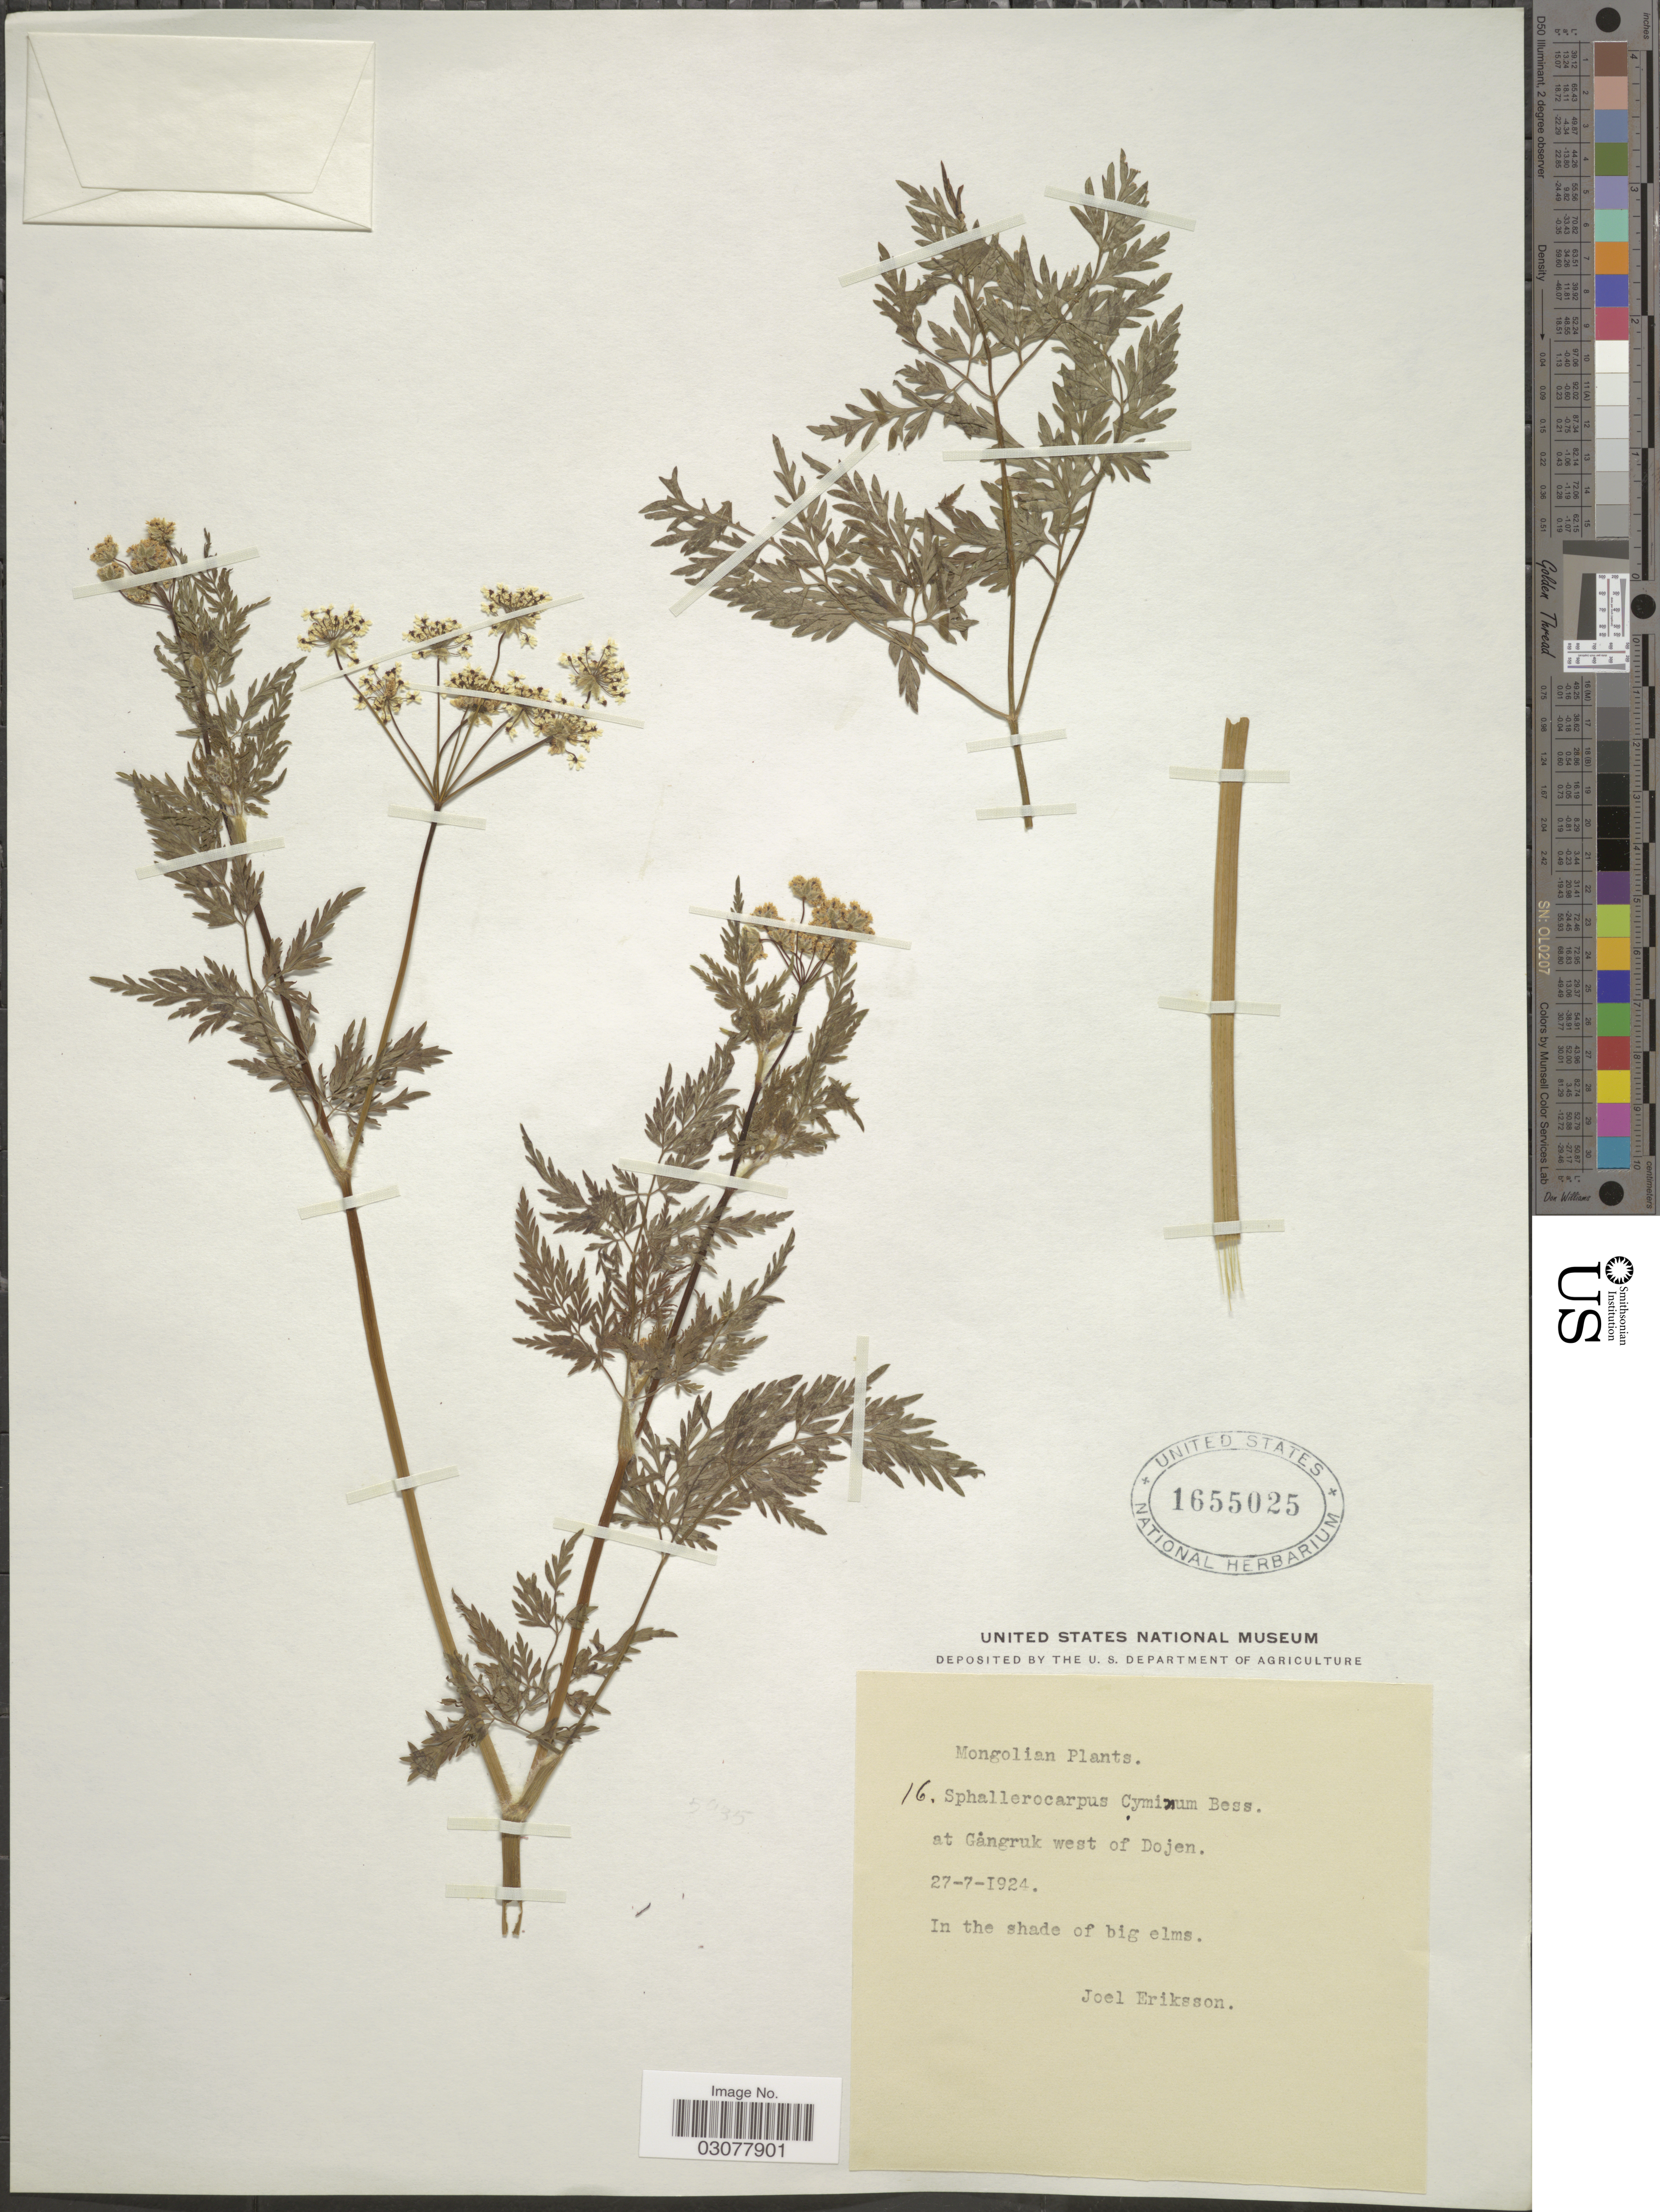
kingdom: Plantae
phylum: Tracheophyta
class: Magnoliopsida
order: Apiales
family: Apiaceae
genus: Chaerophyllum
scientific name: Chaerophyllum cyminum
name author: Fisch. ex DC.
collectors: J. Eriksson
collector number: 16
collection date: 1924-07-27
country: Mongolia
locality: At Gangruk west of Dojen.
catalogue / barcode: US 1655025